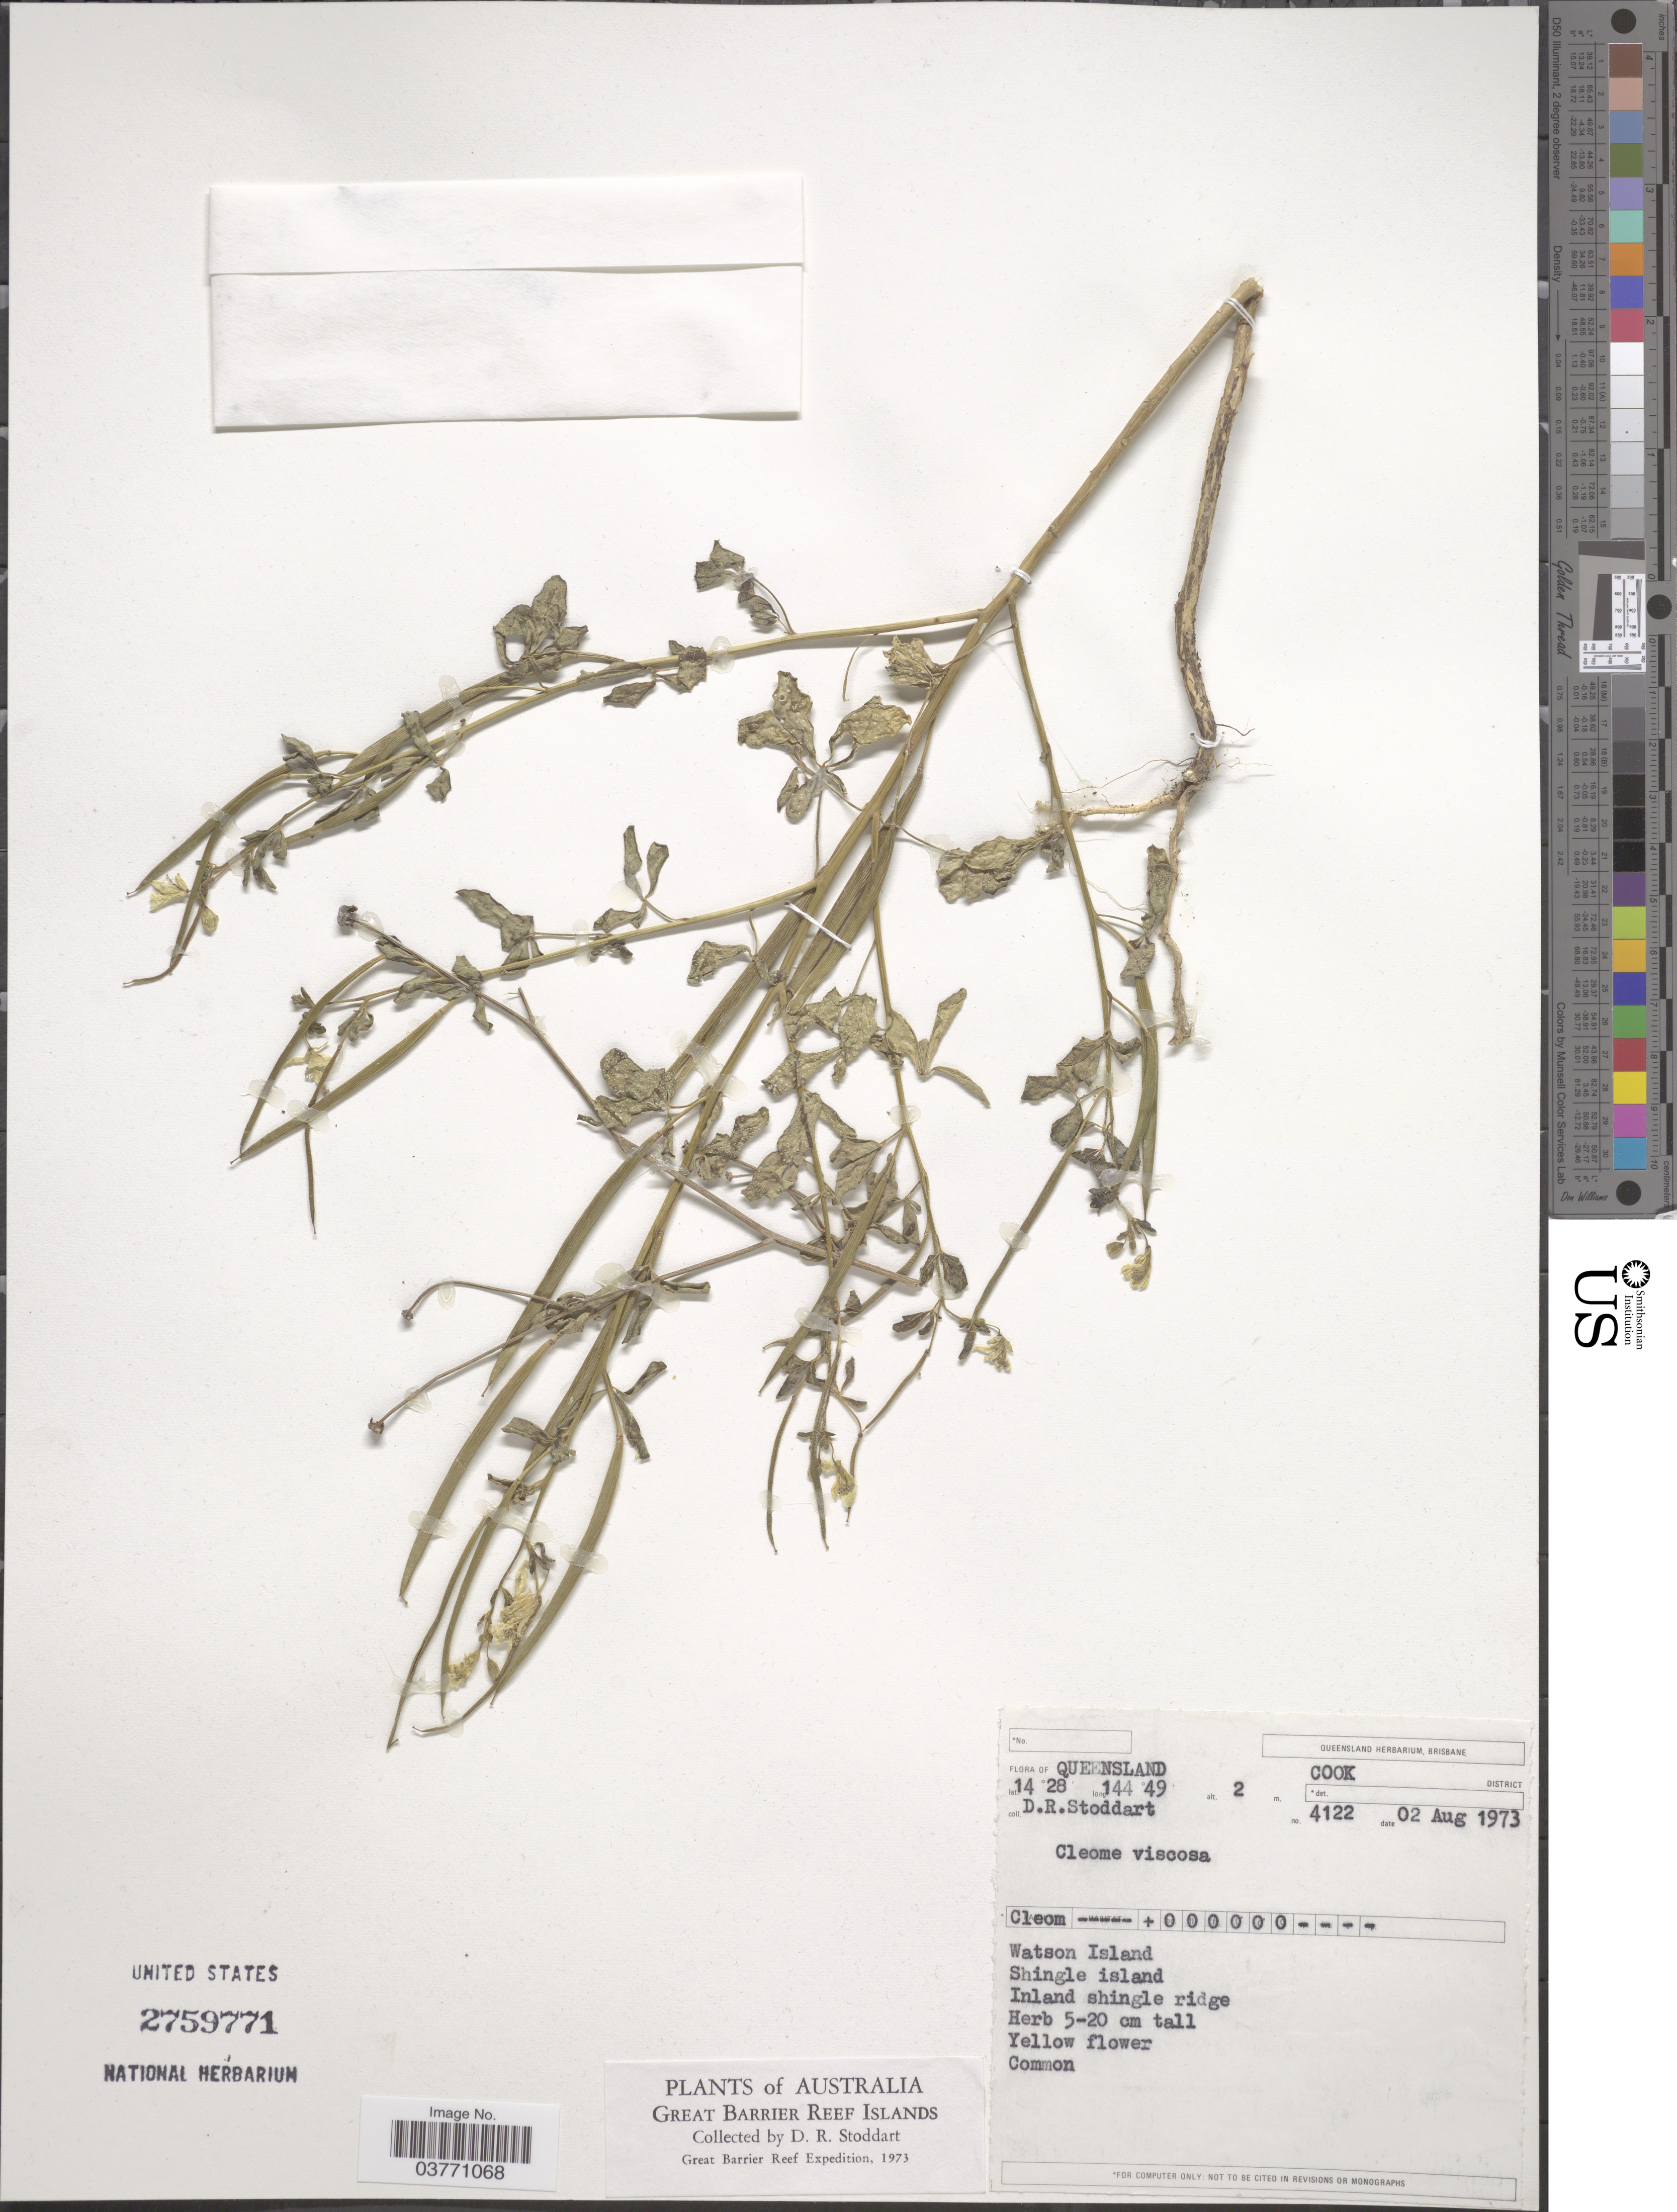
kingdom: Plantae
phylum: Tracheophyta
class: Magnoliopsida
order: Brassicales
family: Cleomaceae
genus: Arivela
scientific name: Arivela viscosa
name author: (L.) Raf.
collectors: D. R. Stoddart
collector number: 4122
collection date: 1973-08-02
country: Australia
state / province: Queensland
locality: Great Barrier Reef Islands. Cook District. Watson Island. Shingle Island. Inland shingle ridge.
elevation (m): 2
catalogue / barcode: US 2759771